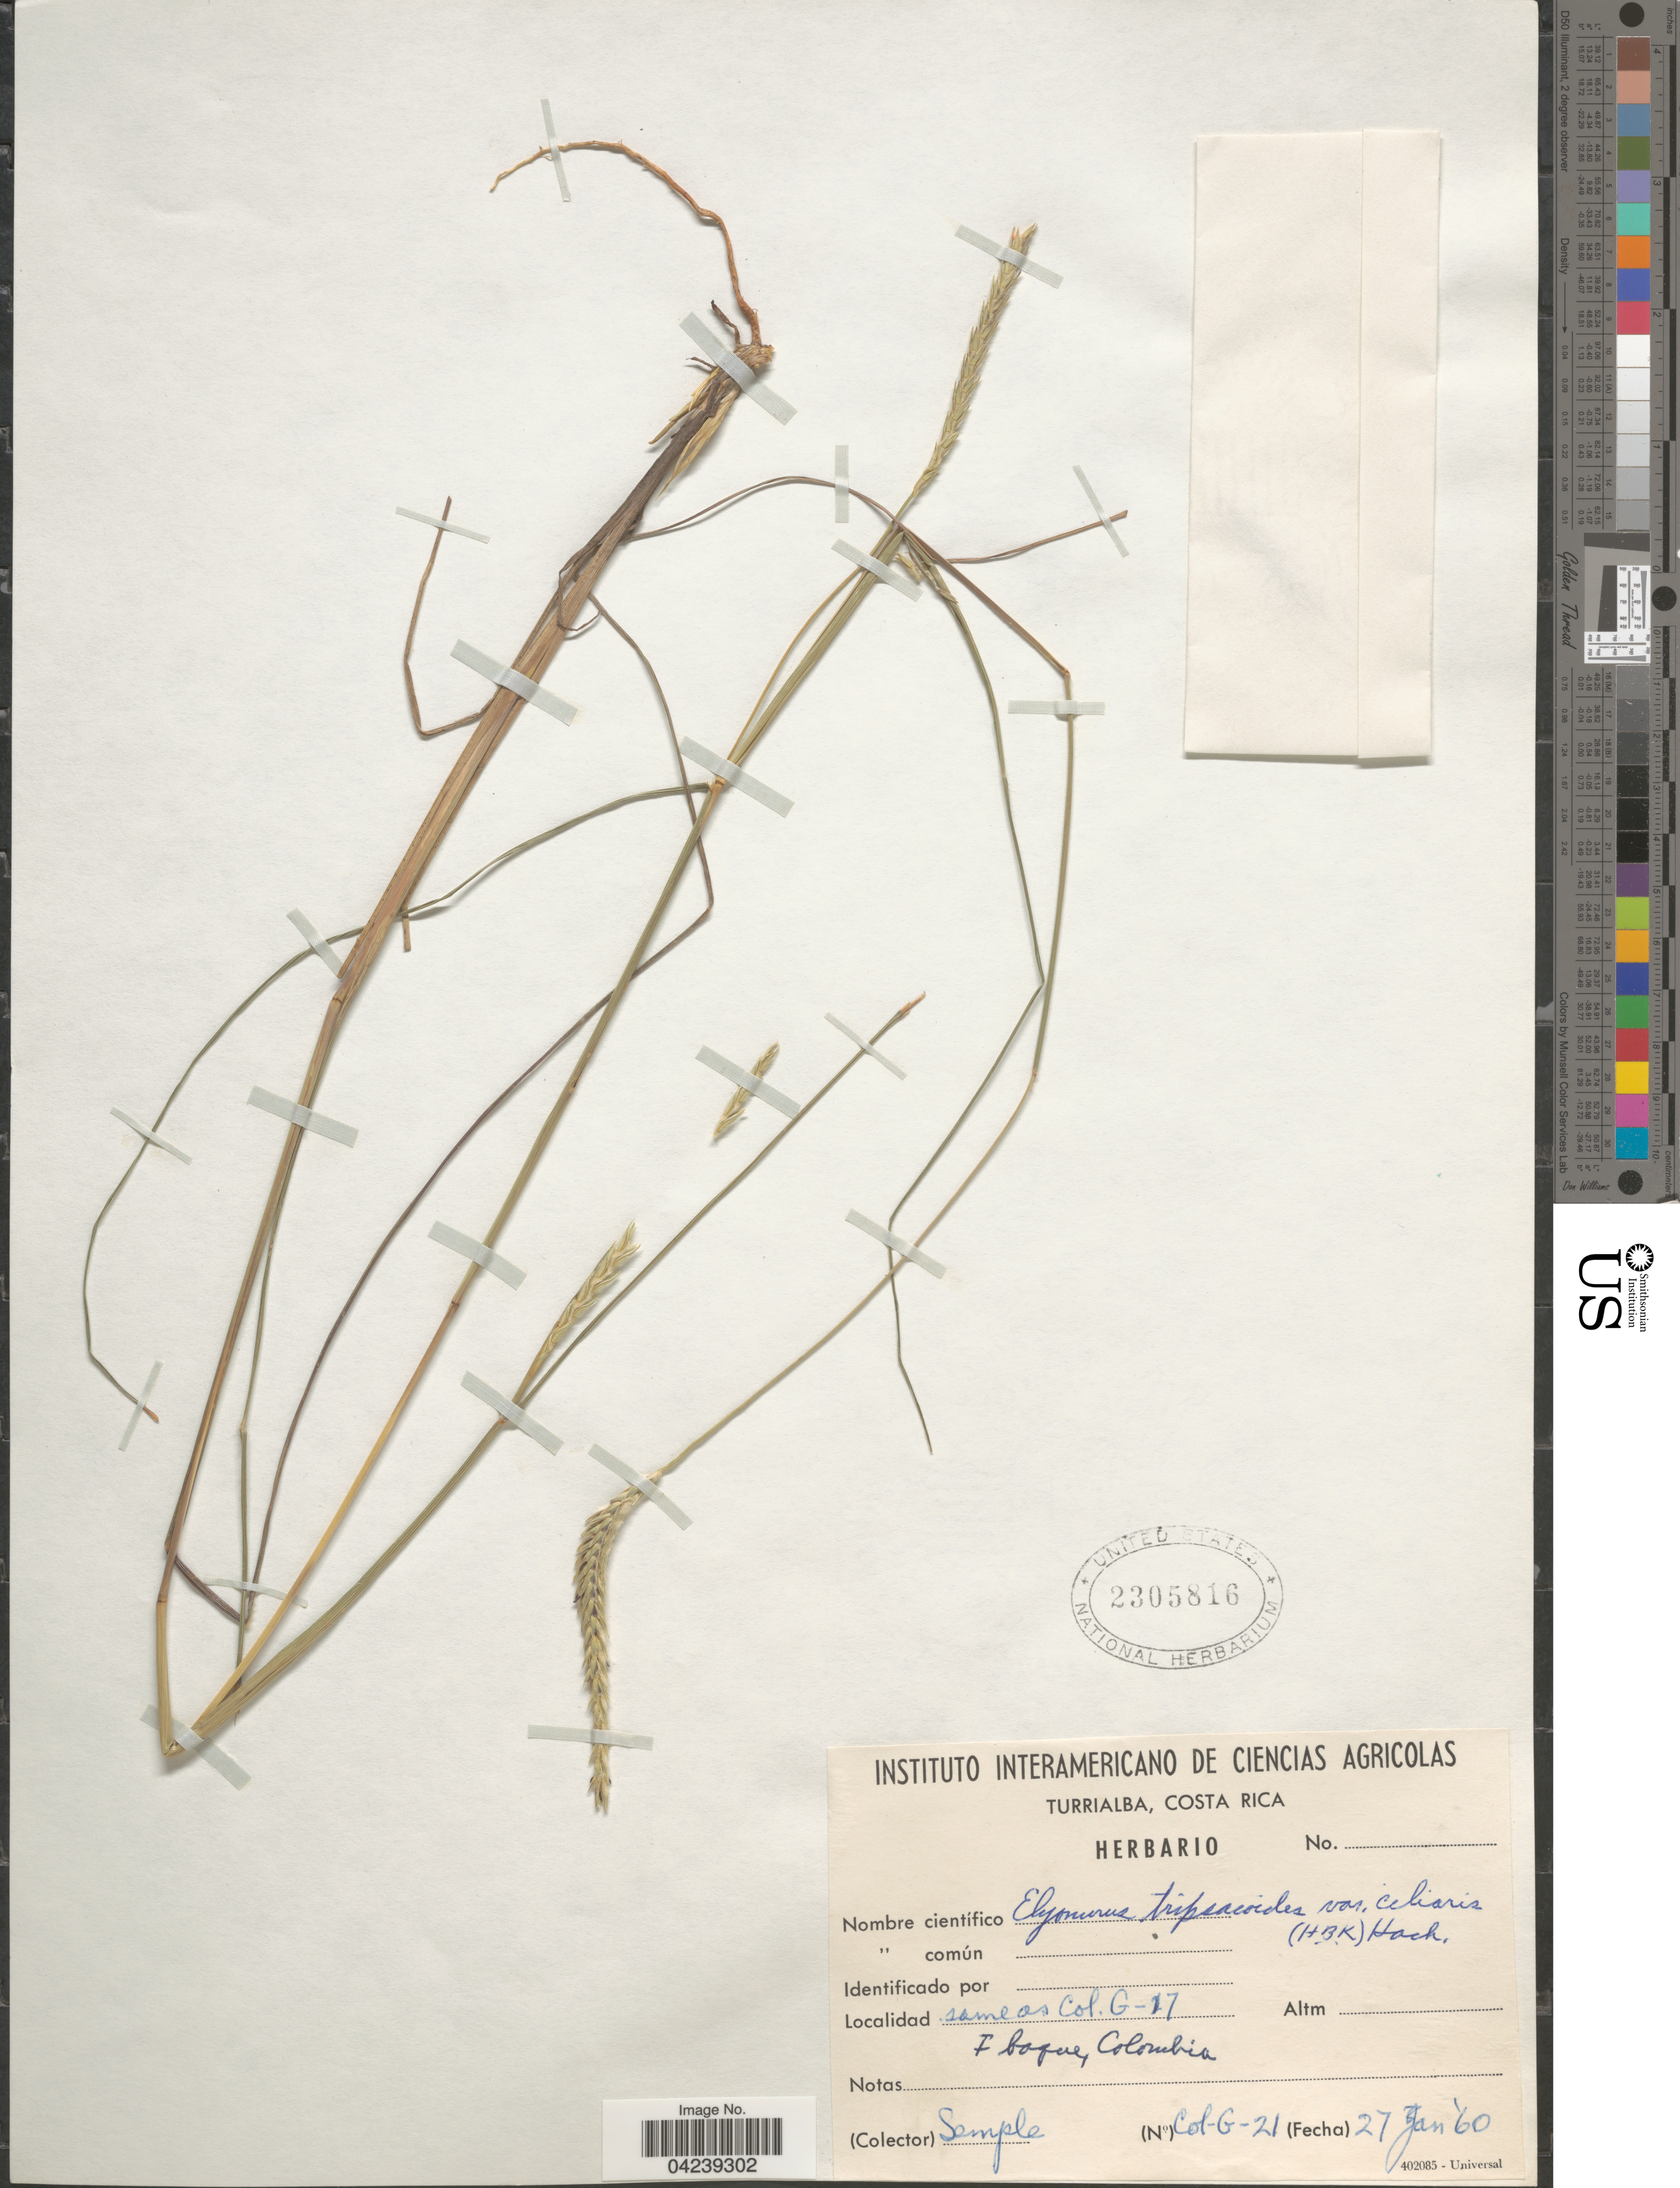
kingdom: Plantae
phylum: Tracheophyta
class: Liliopsida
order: Poales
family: Poaceae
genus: Elionurus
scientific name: Elionurus tripsacoides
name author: Humb. & Bonpl. ex Willd.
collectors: Semple, --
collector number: G-21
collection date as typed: Transcribed d/m/y: 27/1/60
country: Colombia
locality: Same as Col G-17. Iboque.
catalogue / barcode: US 2305816